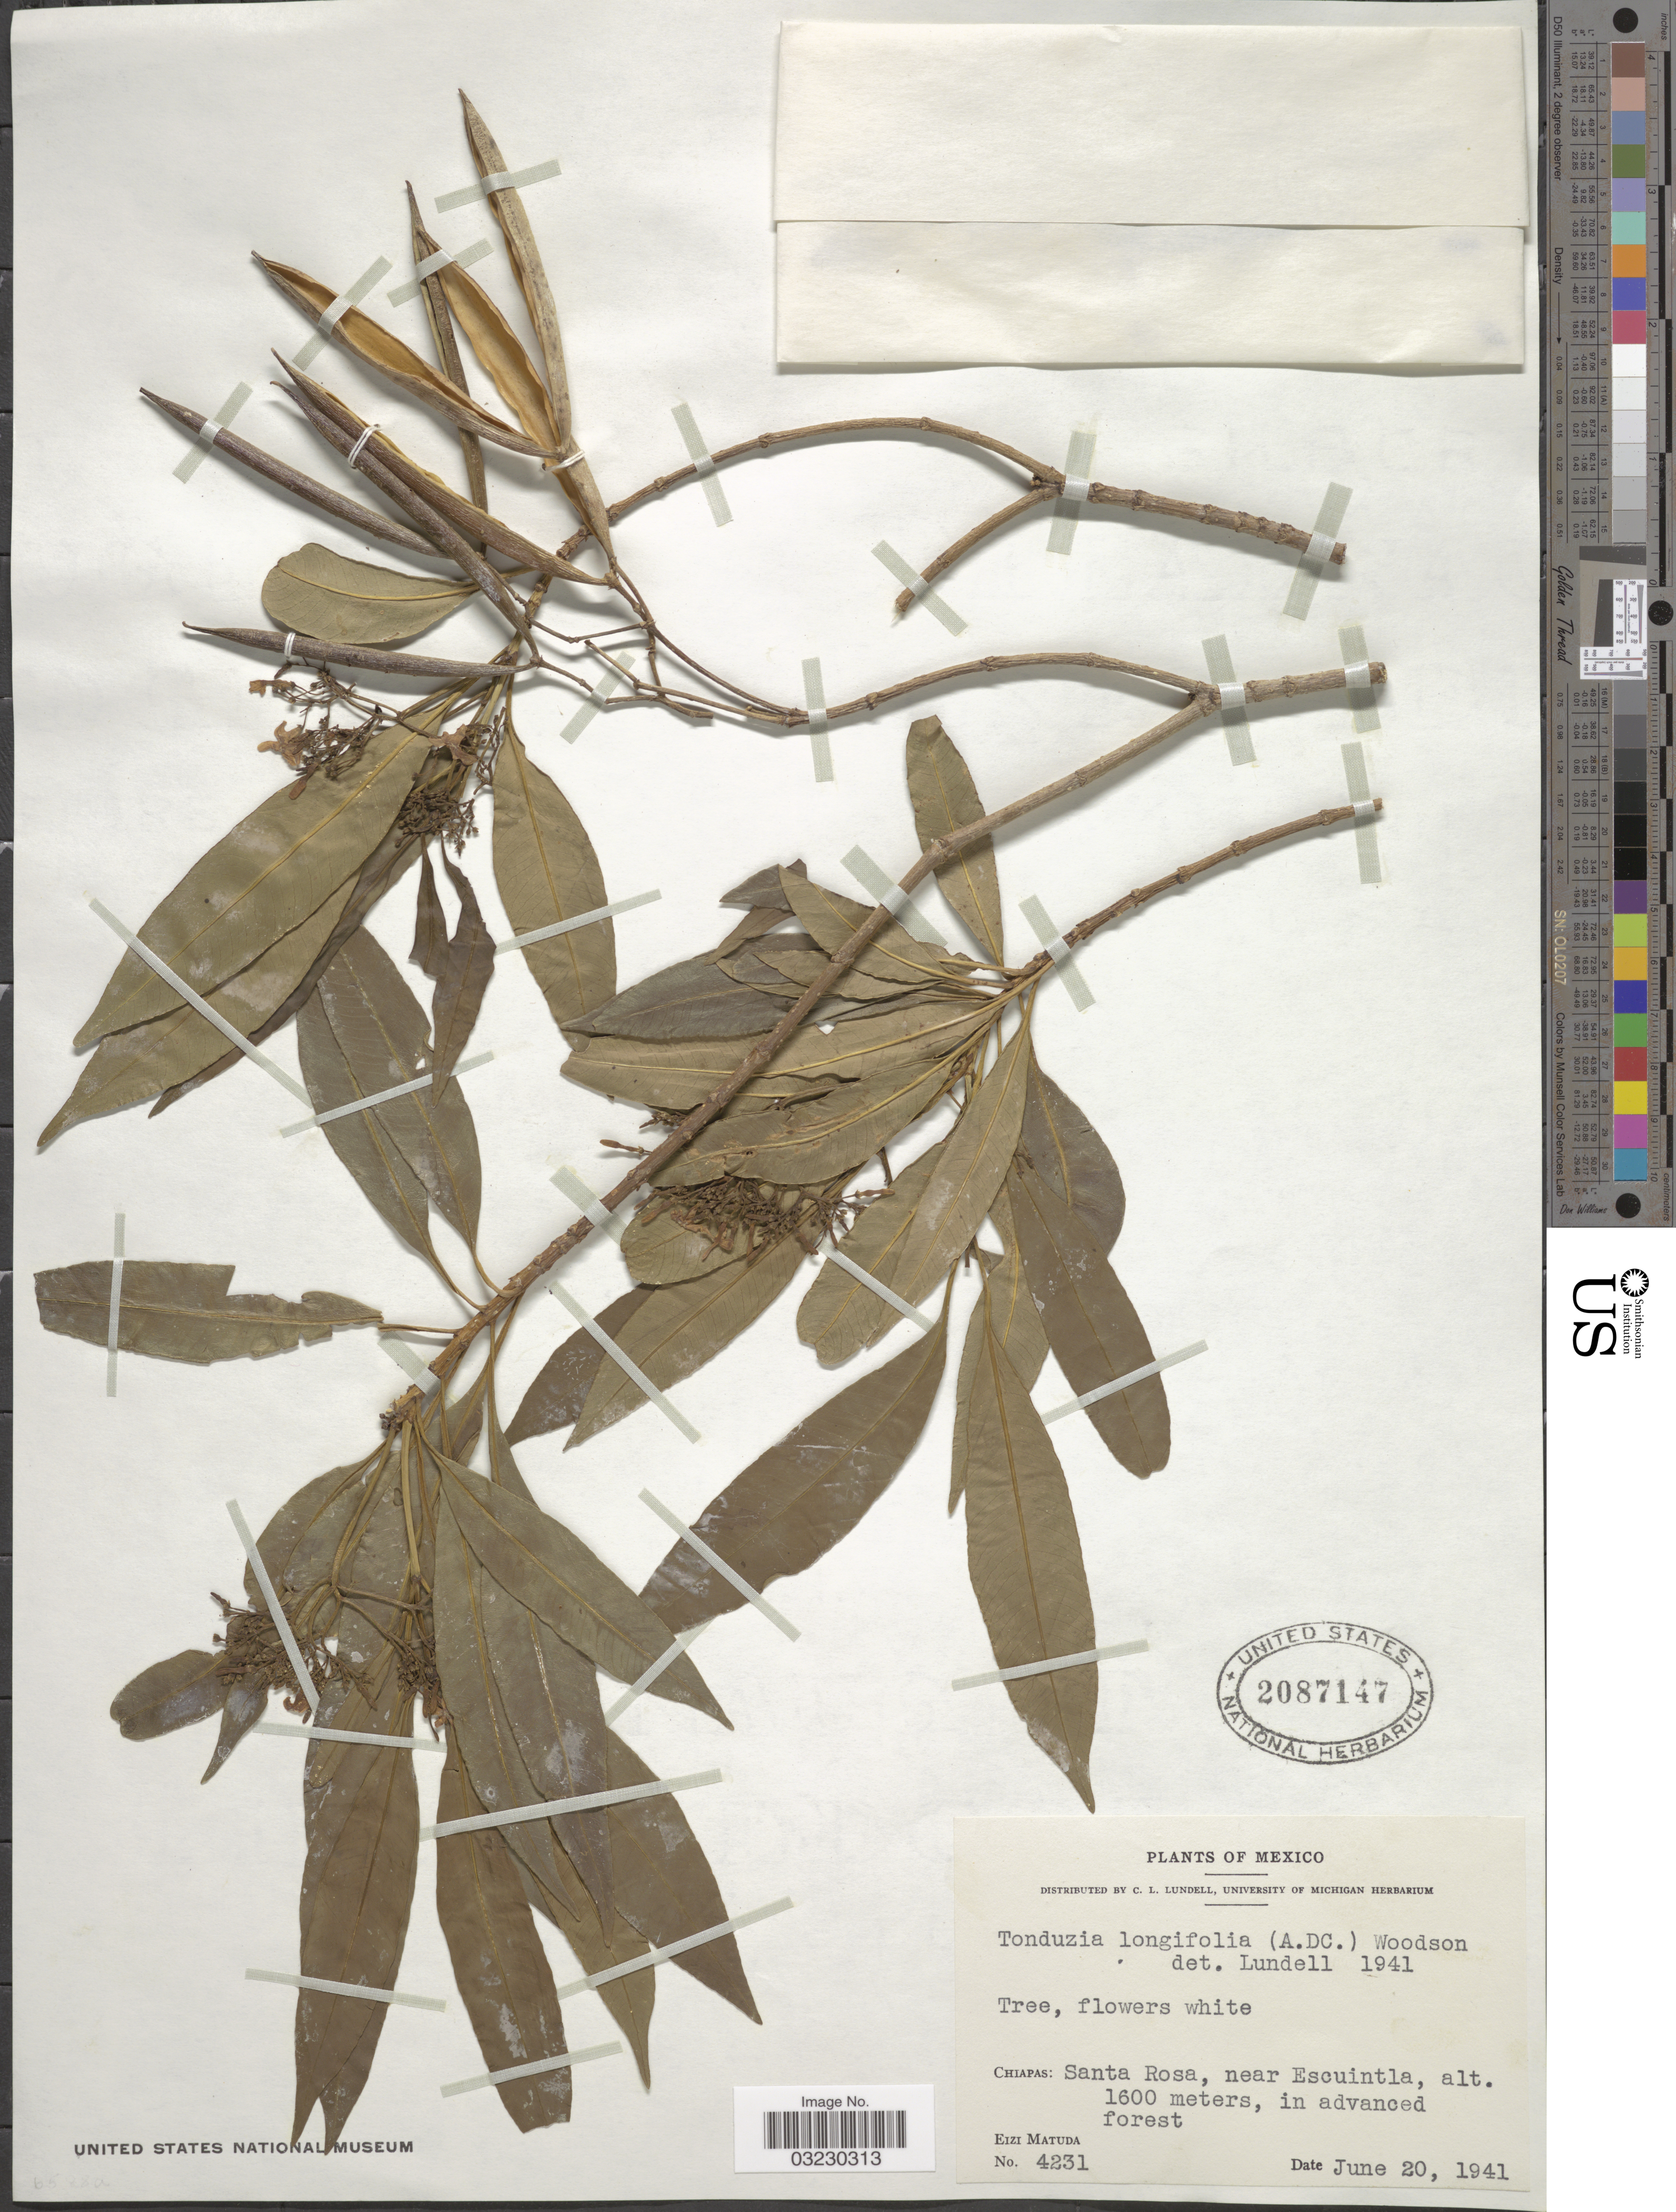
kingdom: Plantae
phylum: Tracheophyta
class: Magnoliopsida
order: Gentianales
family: Apocynaceae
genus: Tonduzia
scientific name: Tonduzia longifolia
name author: (A. DC.) Woodson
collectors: E. Matuda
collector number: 4231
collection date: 1941-06-20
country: Mexico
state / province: Chiapas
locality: Santa Rosa, near Escuintla.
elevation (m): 1600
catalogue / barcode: US 2087147